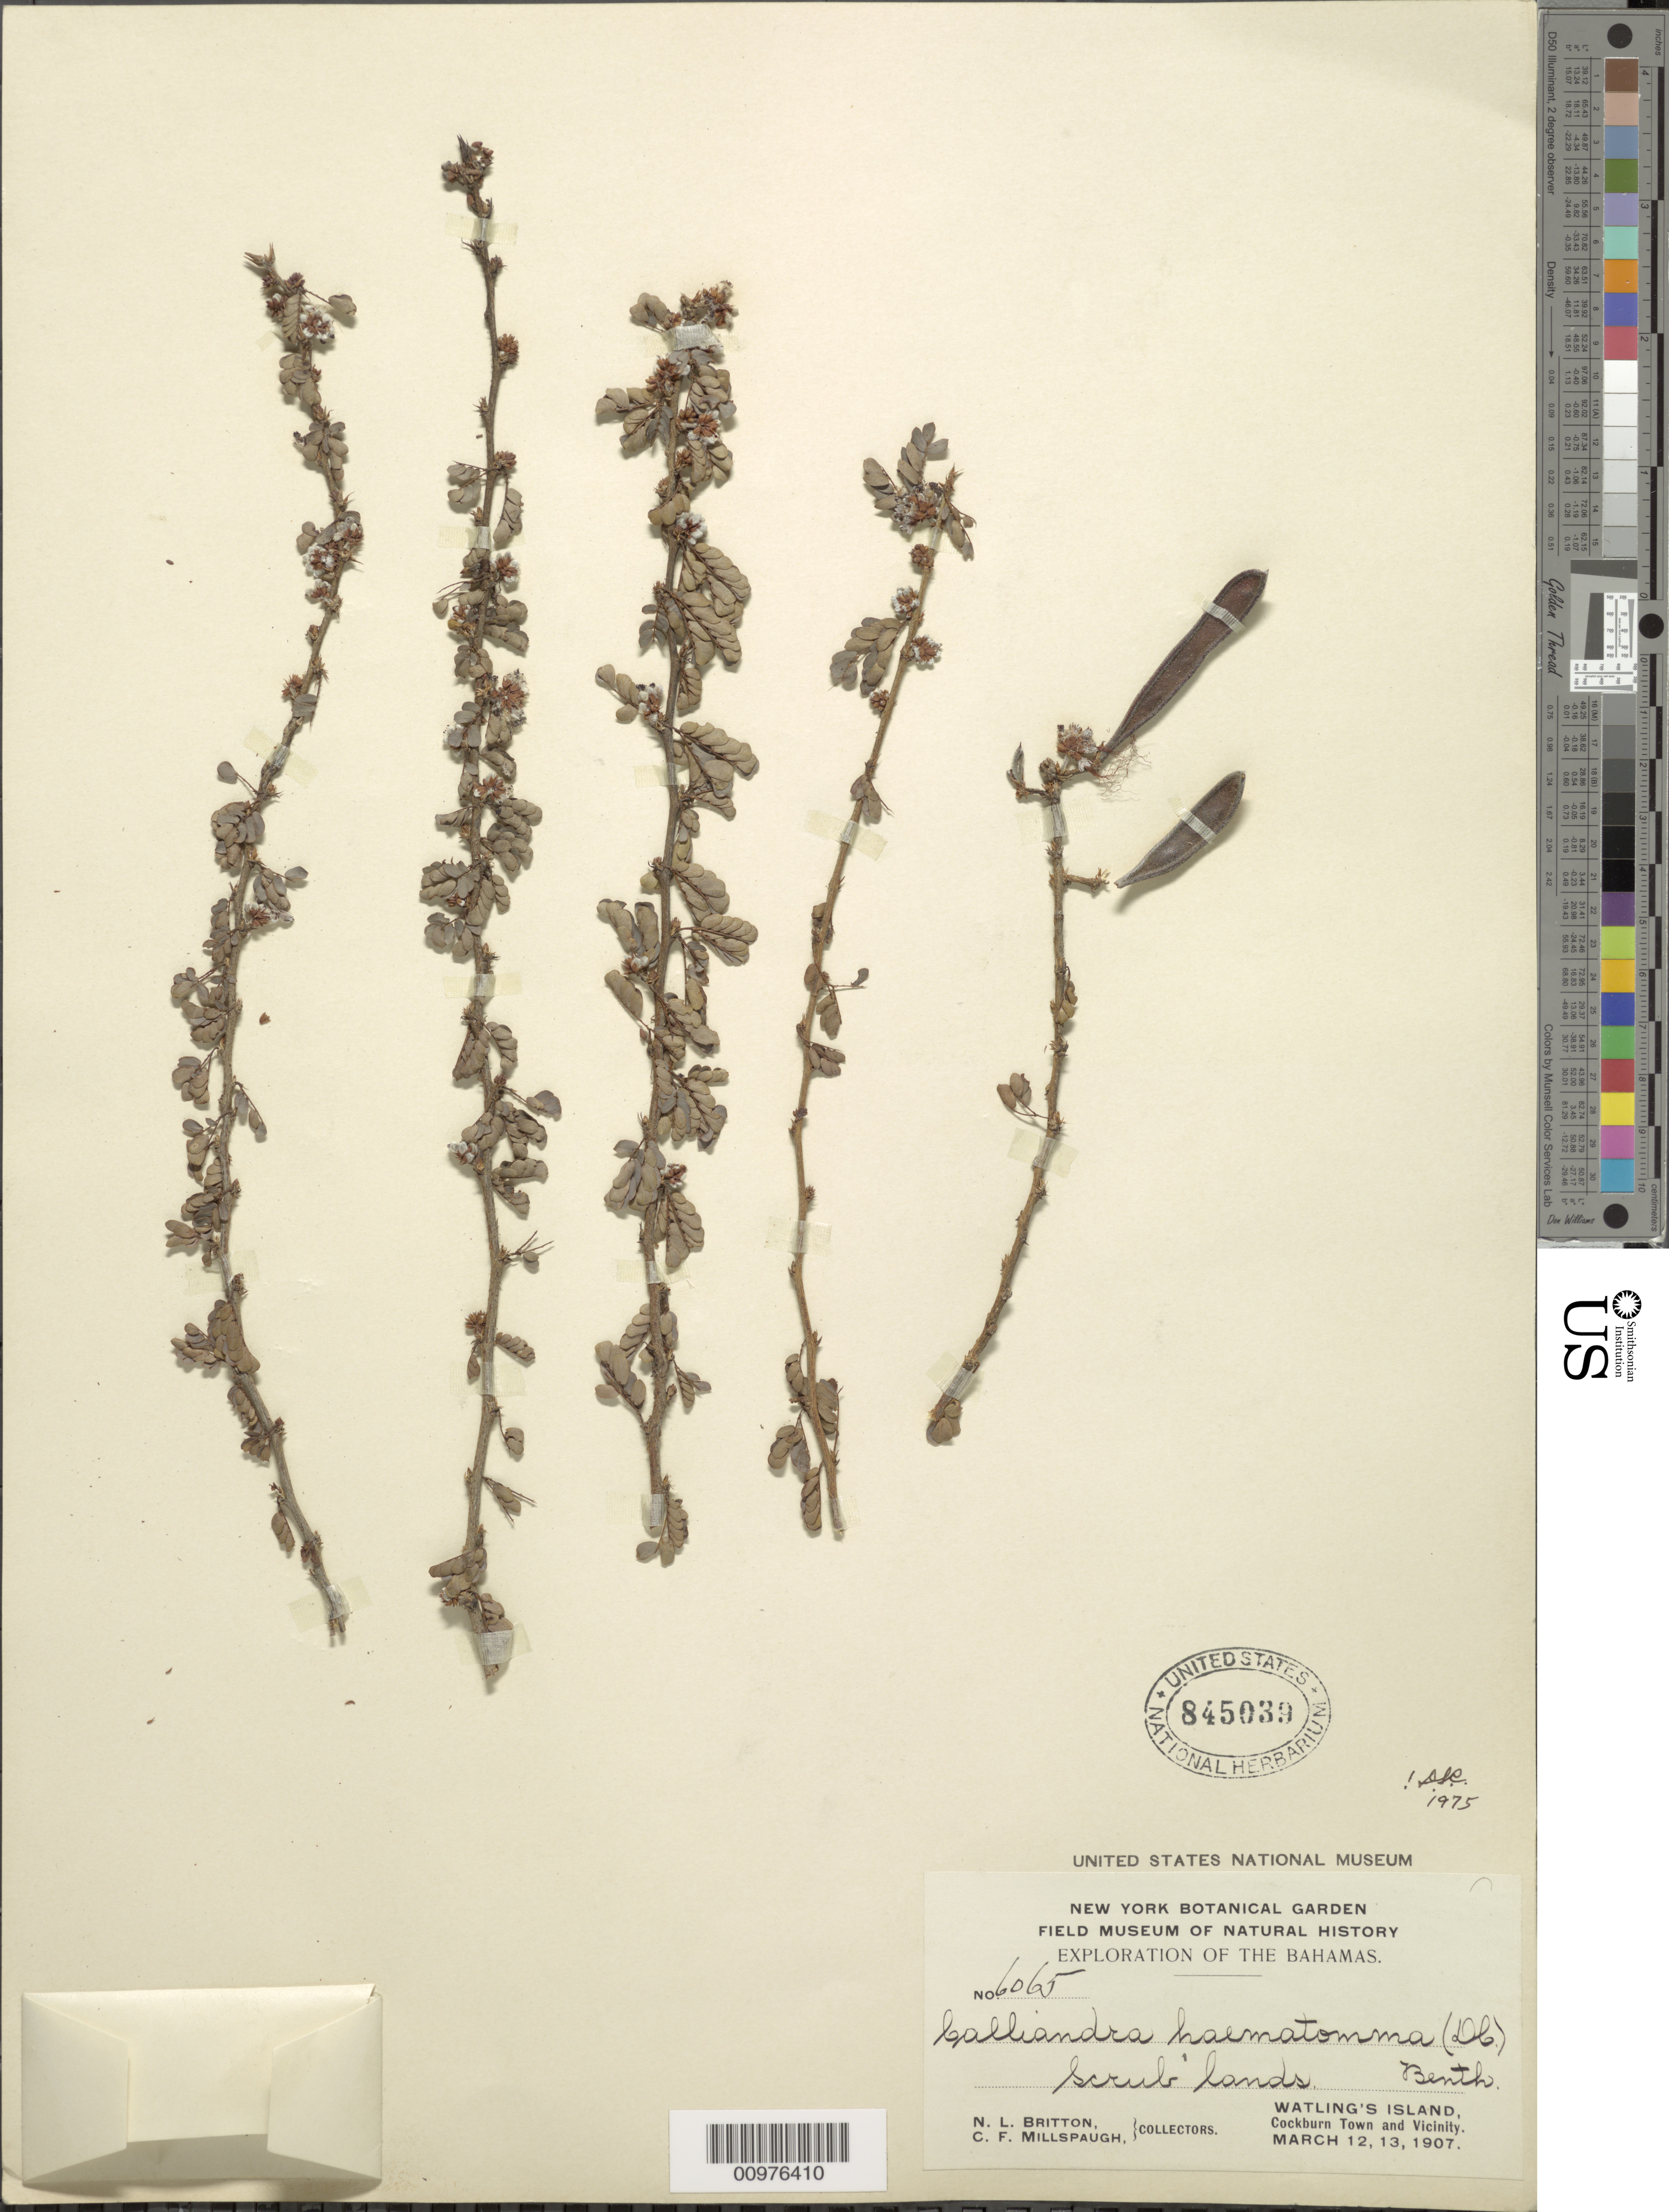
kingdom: Plantae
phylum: Tracheophyta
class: Magnoliopsida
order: Fabales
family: Fabaceae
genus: Calliandra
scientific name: Calliandra haematomma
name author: (Bertero ex DC.) Benth.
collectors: N. Britton & C. F. Millspaugh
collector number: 6065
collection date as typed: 12 Mar 1907 and 13 Mar 1907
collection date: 1907-03-12,1907-03-13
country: Bahamas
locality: Scrublands Watling's Island, Cockburn Town and vicinity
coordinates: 0 N, 0 E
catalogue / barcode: US 845039